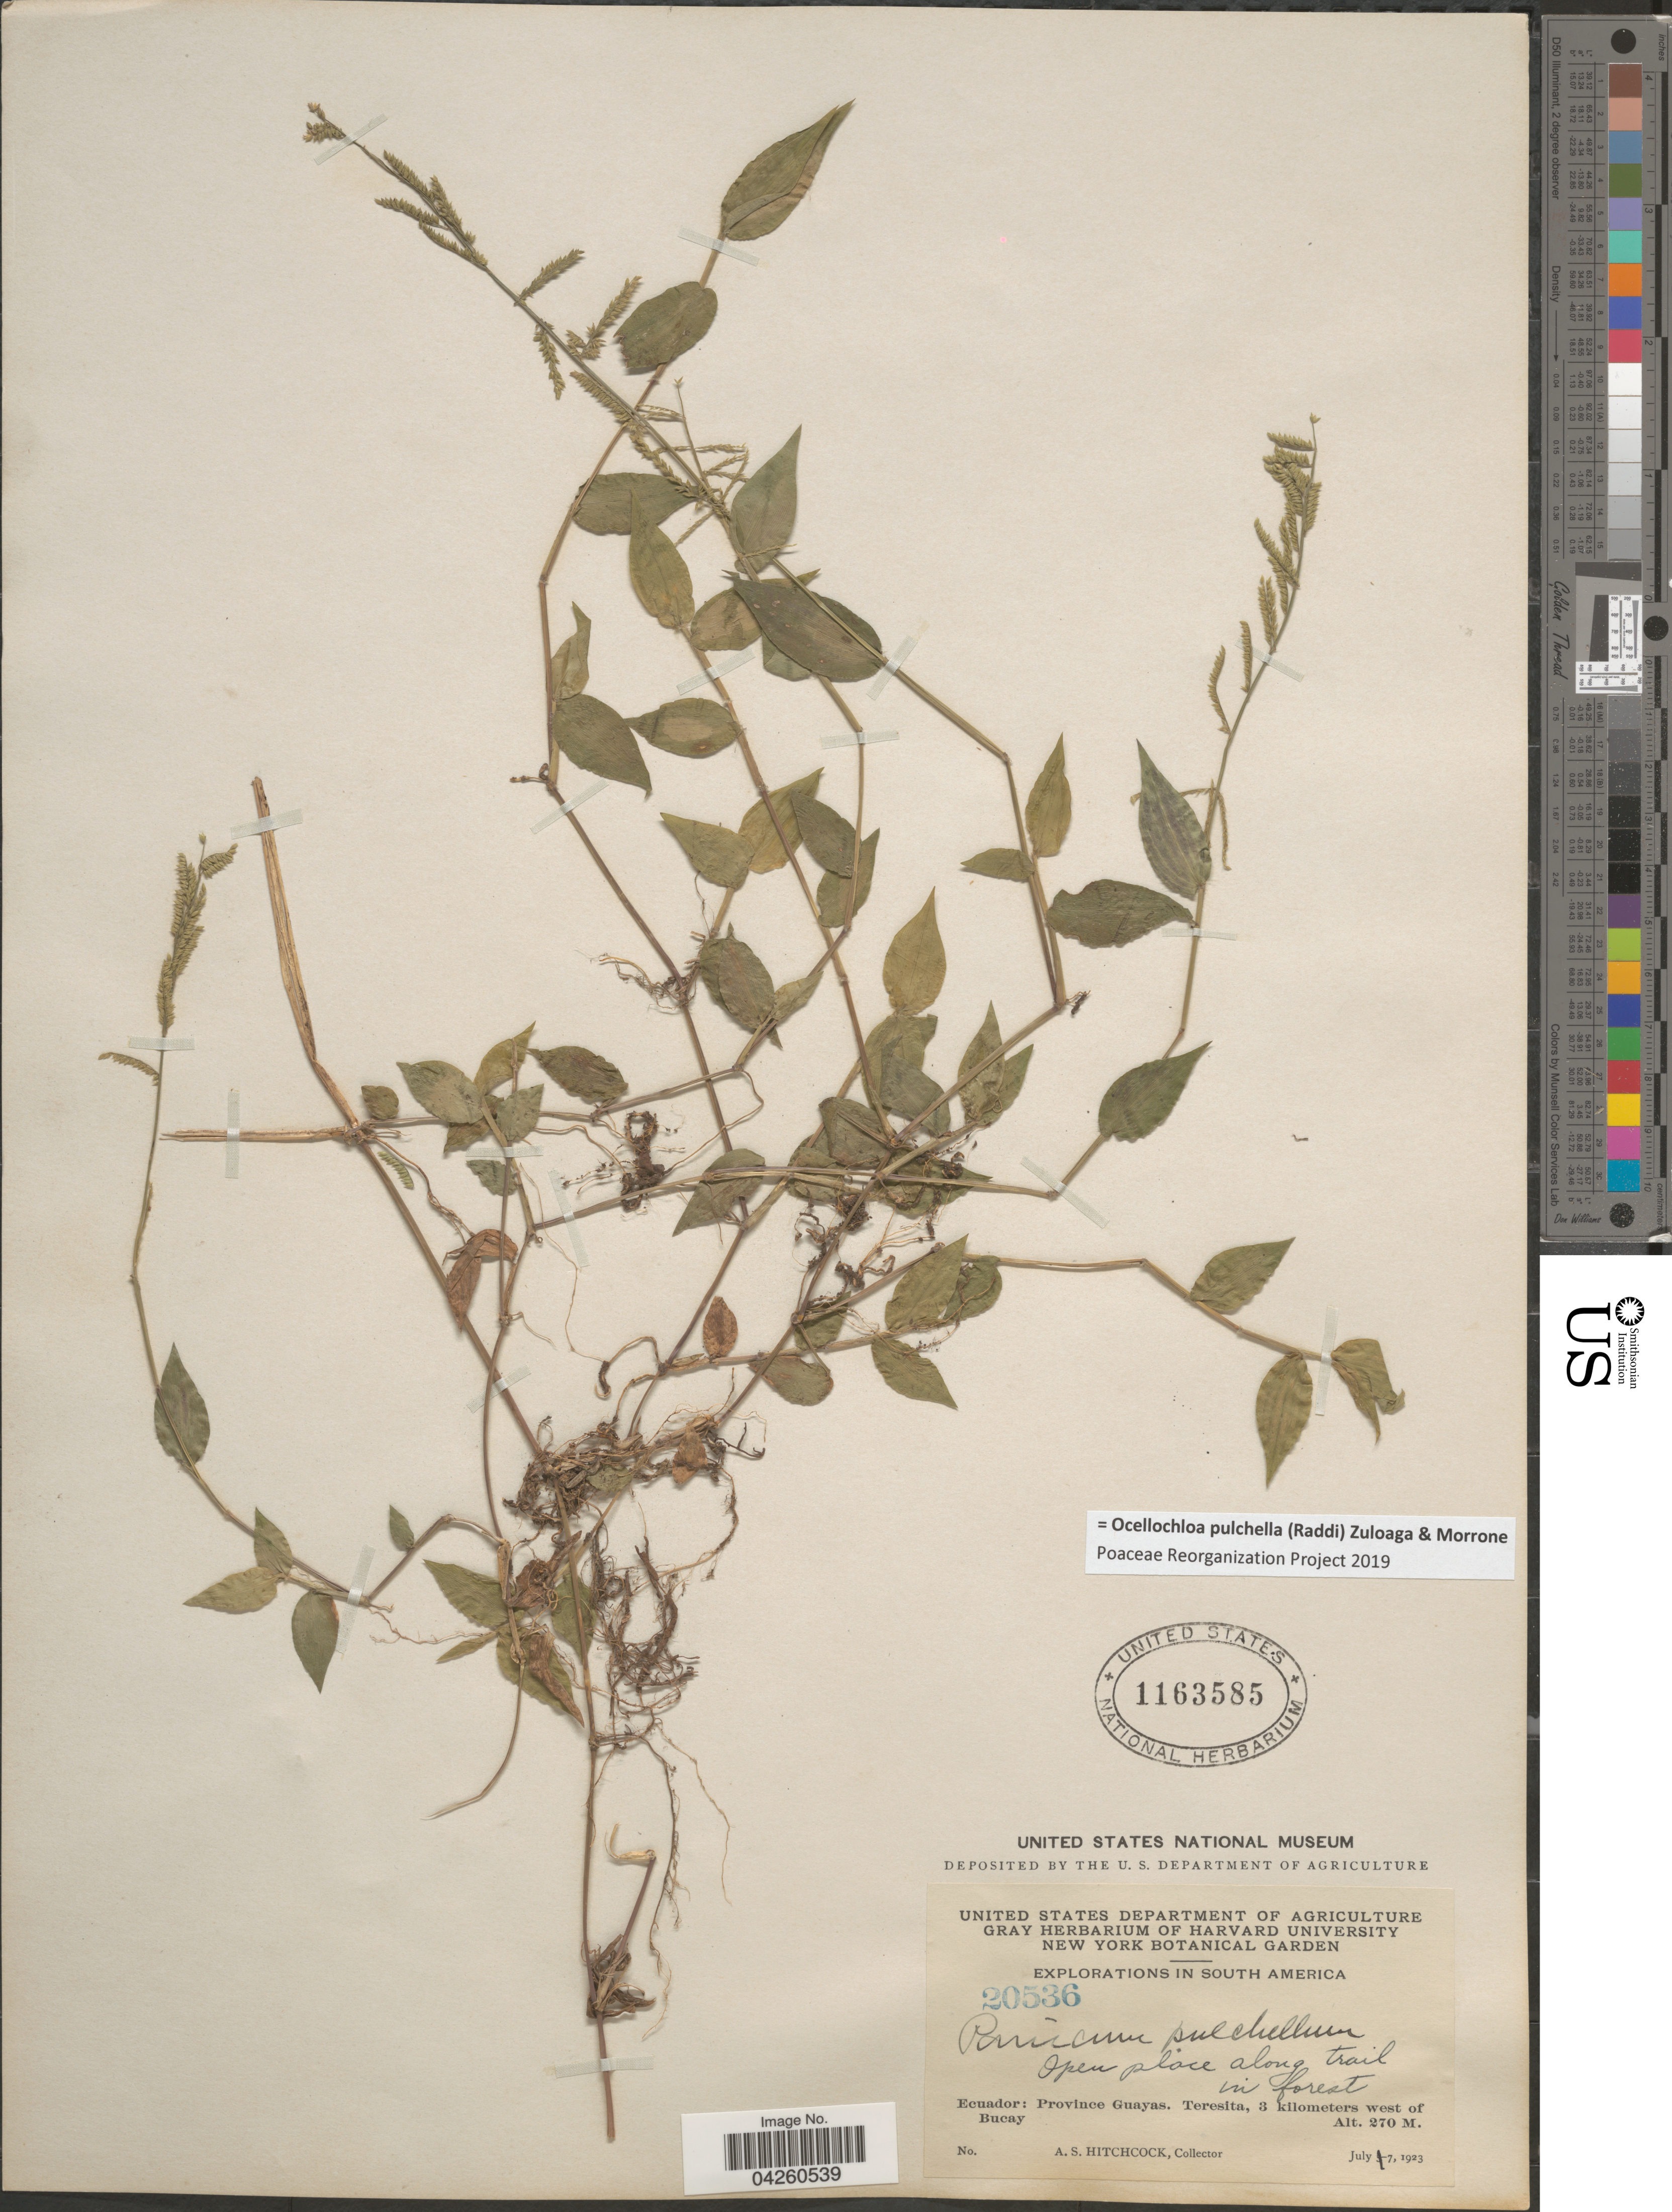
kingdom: Plantae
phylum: Tracheophyta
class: Liliopsida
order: Poales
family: Poaceae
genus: Ocellochloa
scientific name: Ocellochloa pulchella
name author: (Raddi) Zuloaga & Morrone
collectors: A. S. Hitchcock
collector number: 20536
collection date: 1923-07-07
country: Ecuador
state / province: Guayas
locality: Explorations in South America. Open place along trail. Province Guayas. Teresita, 3 kilometers west of Bucay.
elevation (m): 270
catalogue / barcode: US 1163585